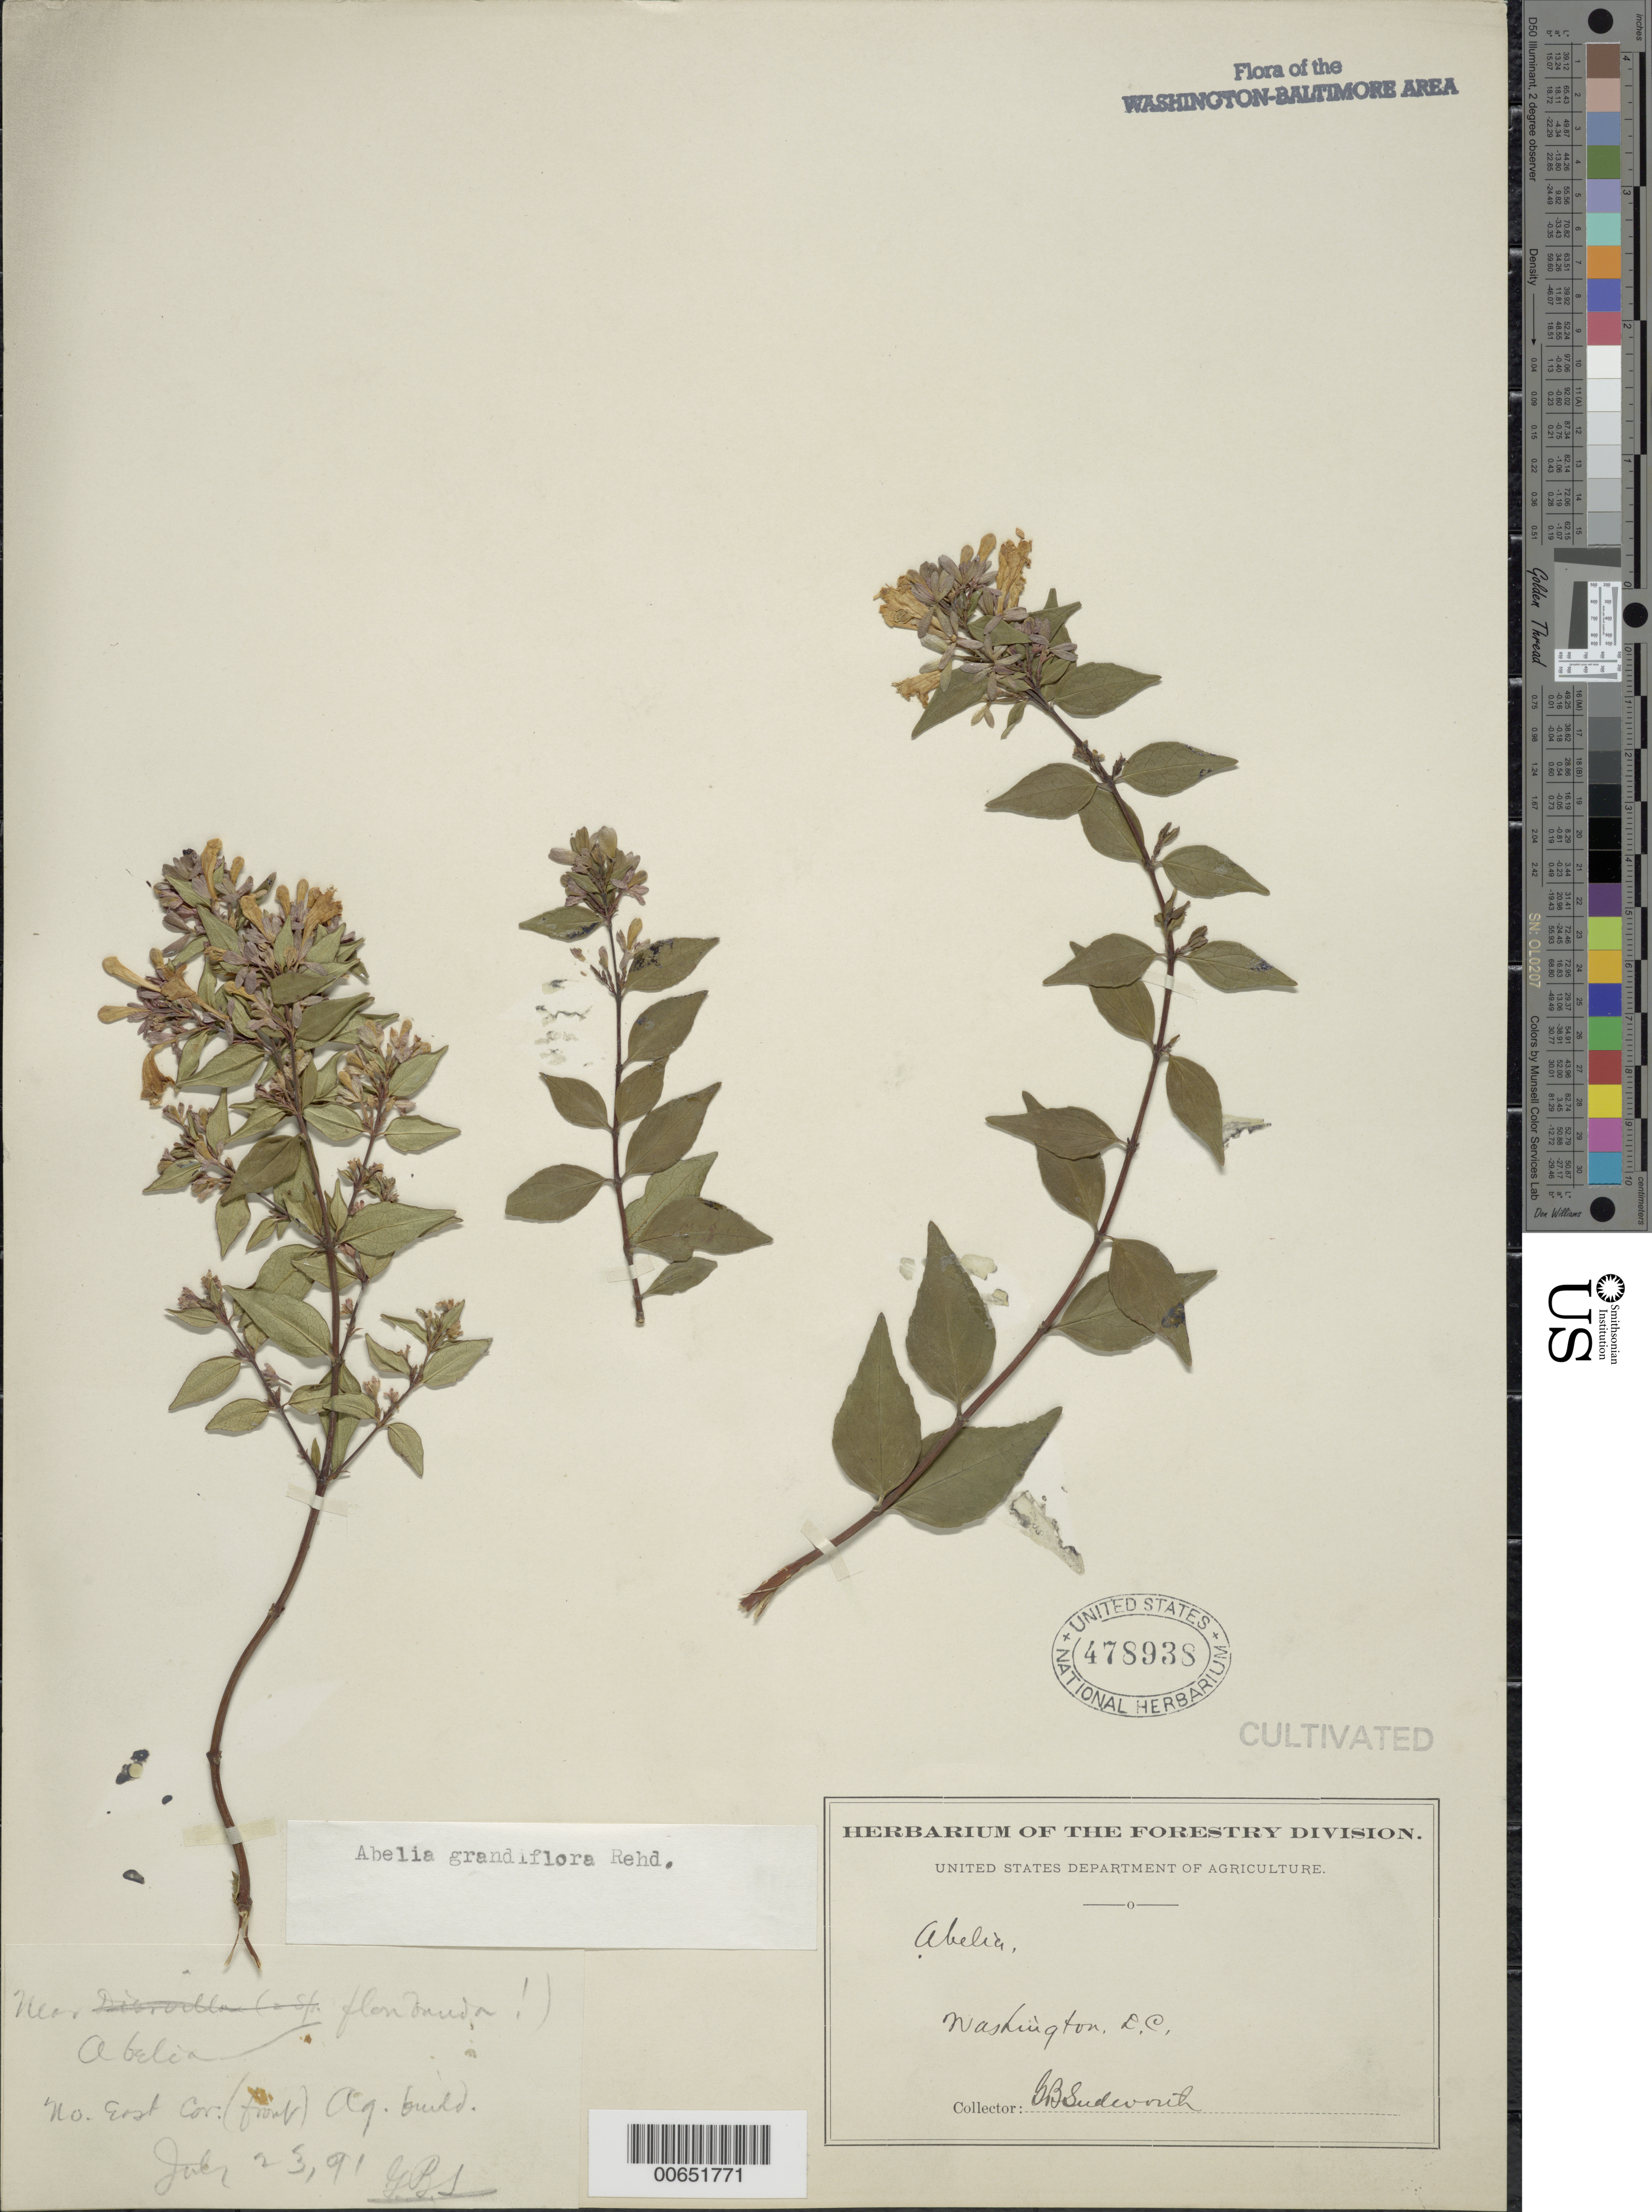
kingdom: Plantae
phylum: Tracheophyta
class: Magnoliopsida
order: Dipsacales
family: Caprifoliaceae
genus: Abelia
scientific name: Abelia grandiflora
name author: (André) Rehder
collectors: G. B. Sudworth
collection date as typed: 23 Jul 1891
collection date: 1891-07-23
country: United States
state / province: District of Columbia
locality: NE Cor. Front Ag. Build.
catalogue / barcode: US 478938